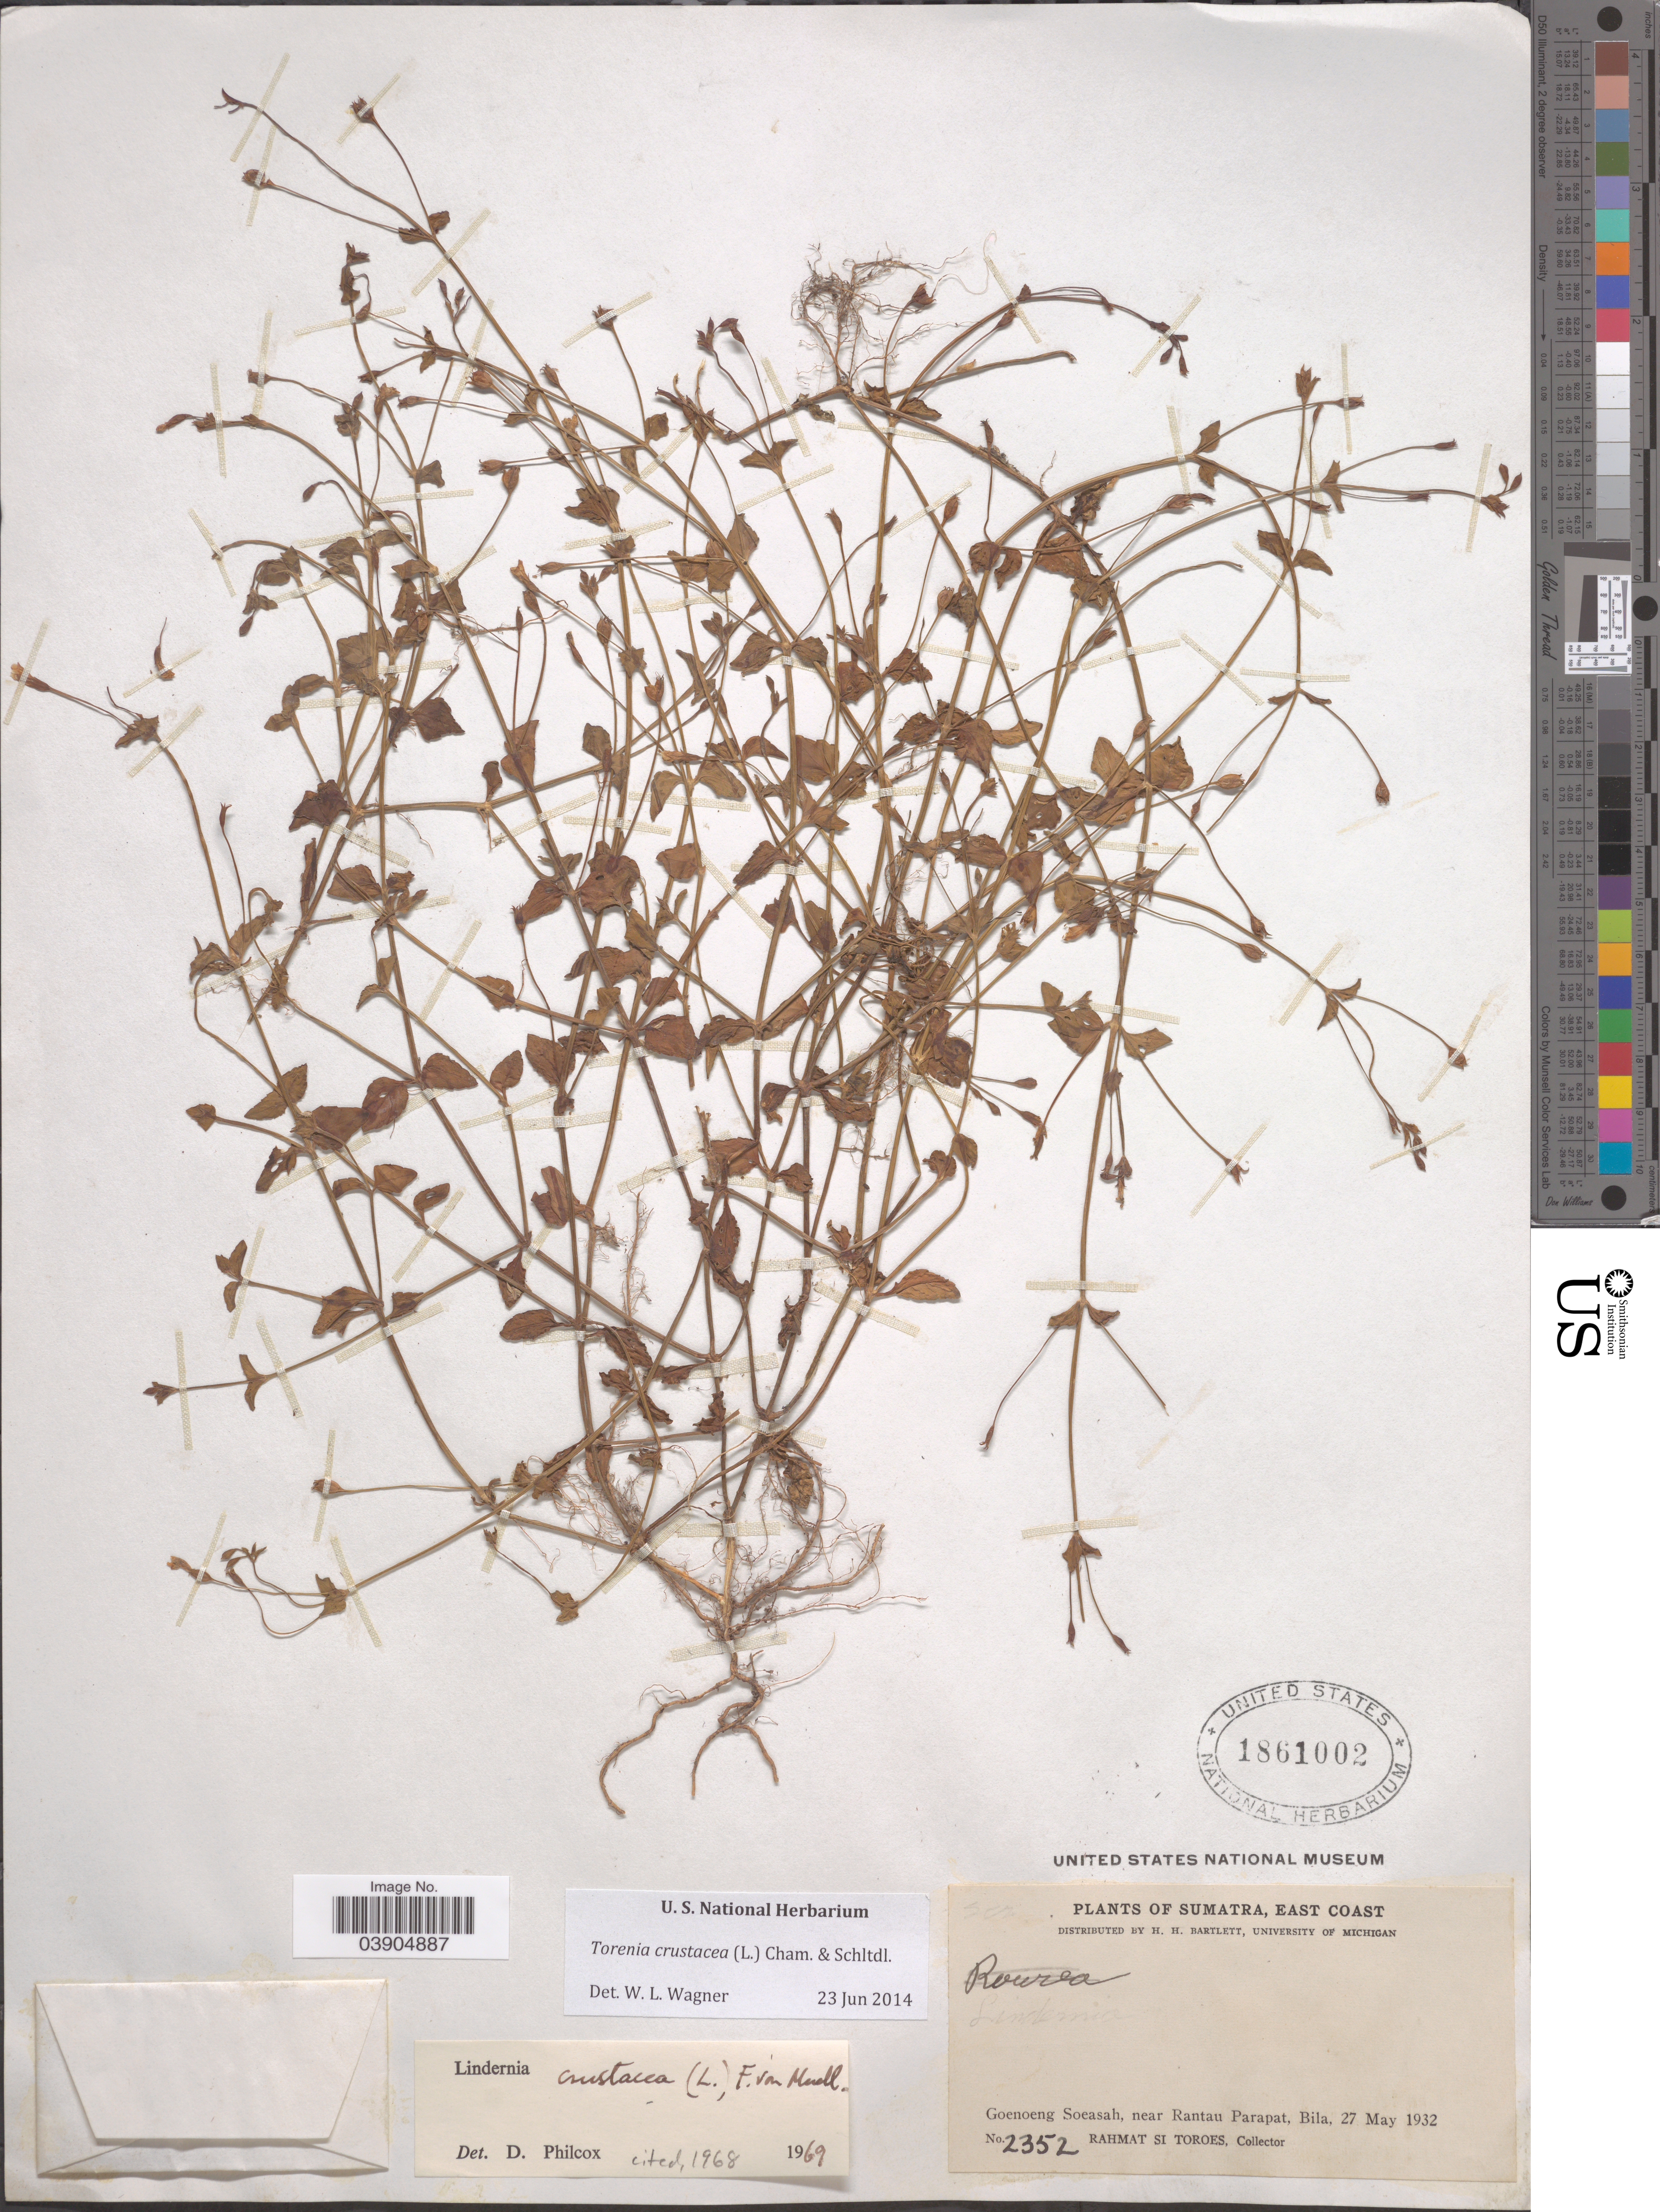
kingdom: Plantae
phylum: Tracheophyta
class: Magnoliopsida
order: Lamiales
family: Linderniaceae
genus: Lindernia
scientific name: Lindernia crustacea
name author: (L.) F. Muell.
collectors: Rahmat Si Boeea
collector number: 2352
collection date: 1932-05-27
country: Indonesia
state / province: Sumatra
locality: East Coast. Goenoeng Soeasah, near Rantau Parapat, Bila.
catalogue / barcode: US 1861002